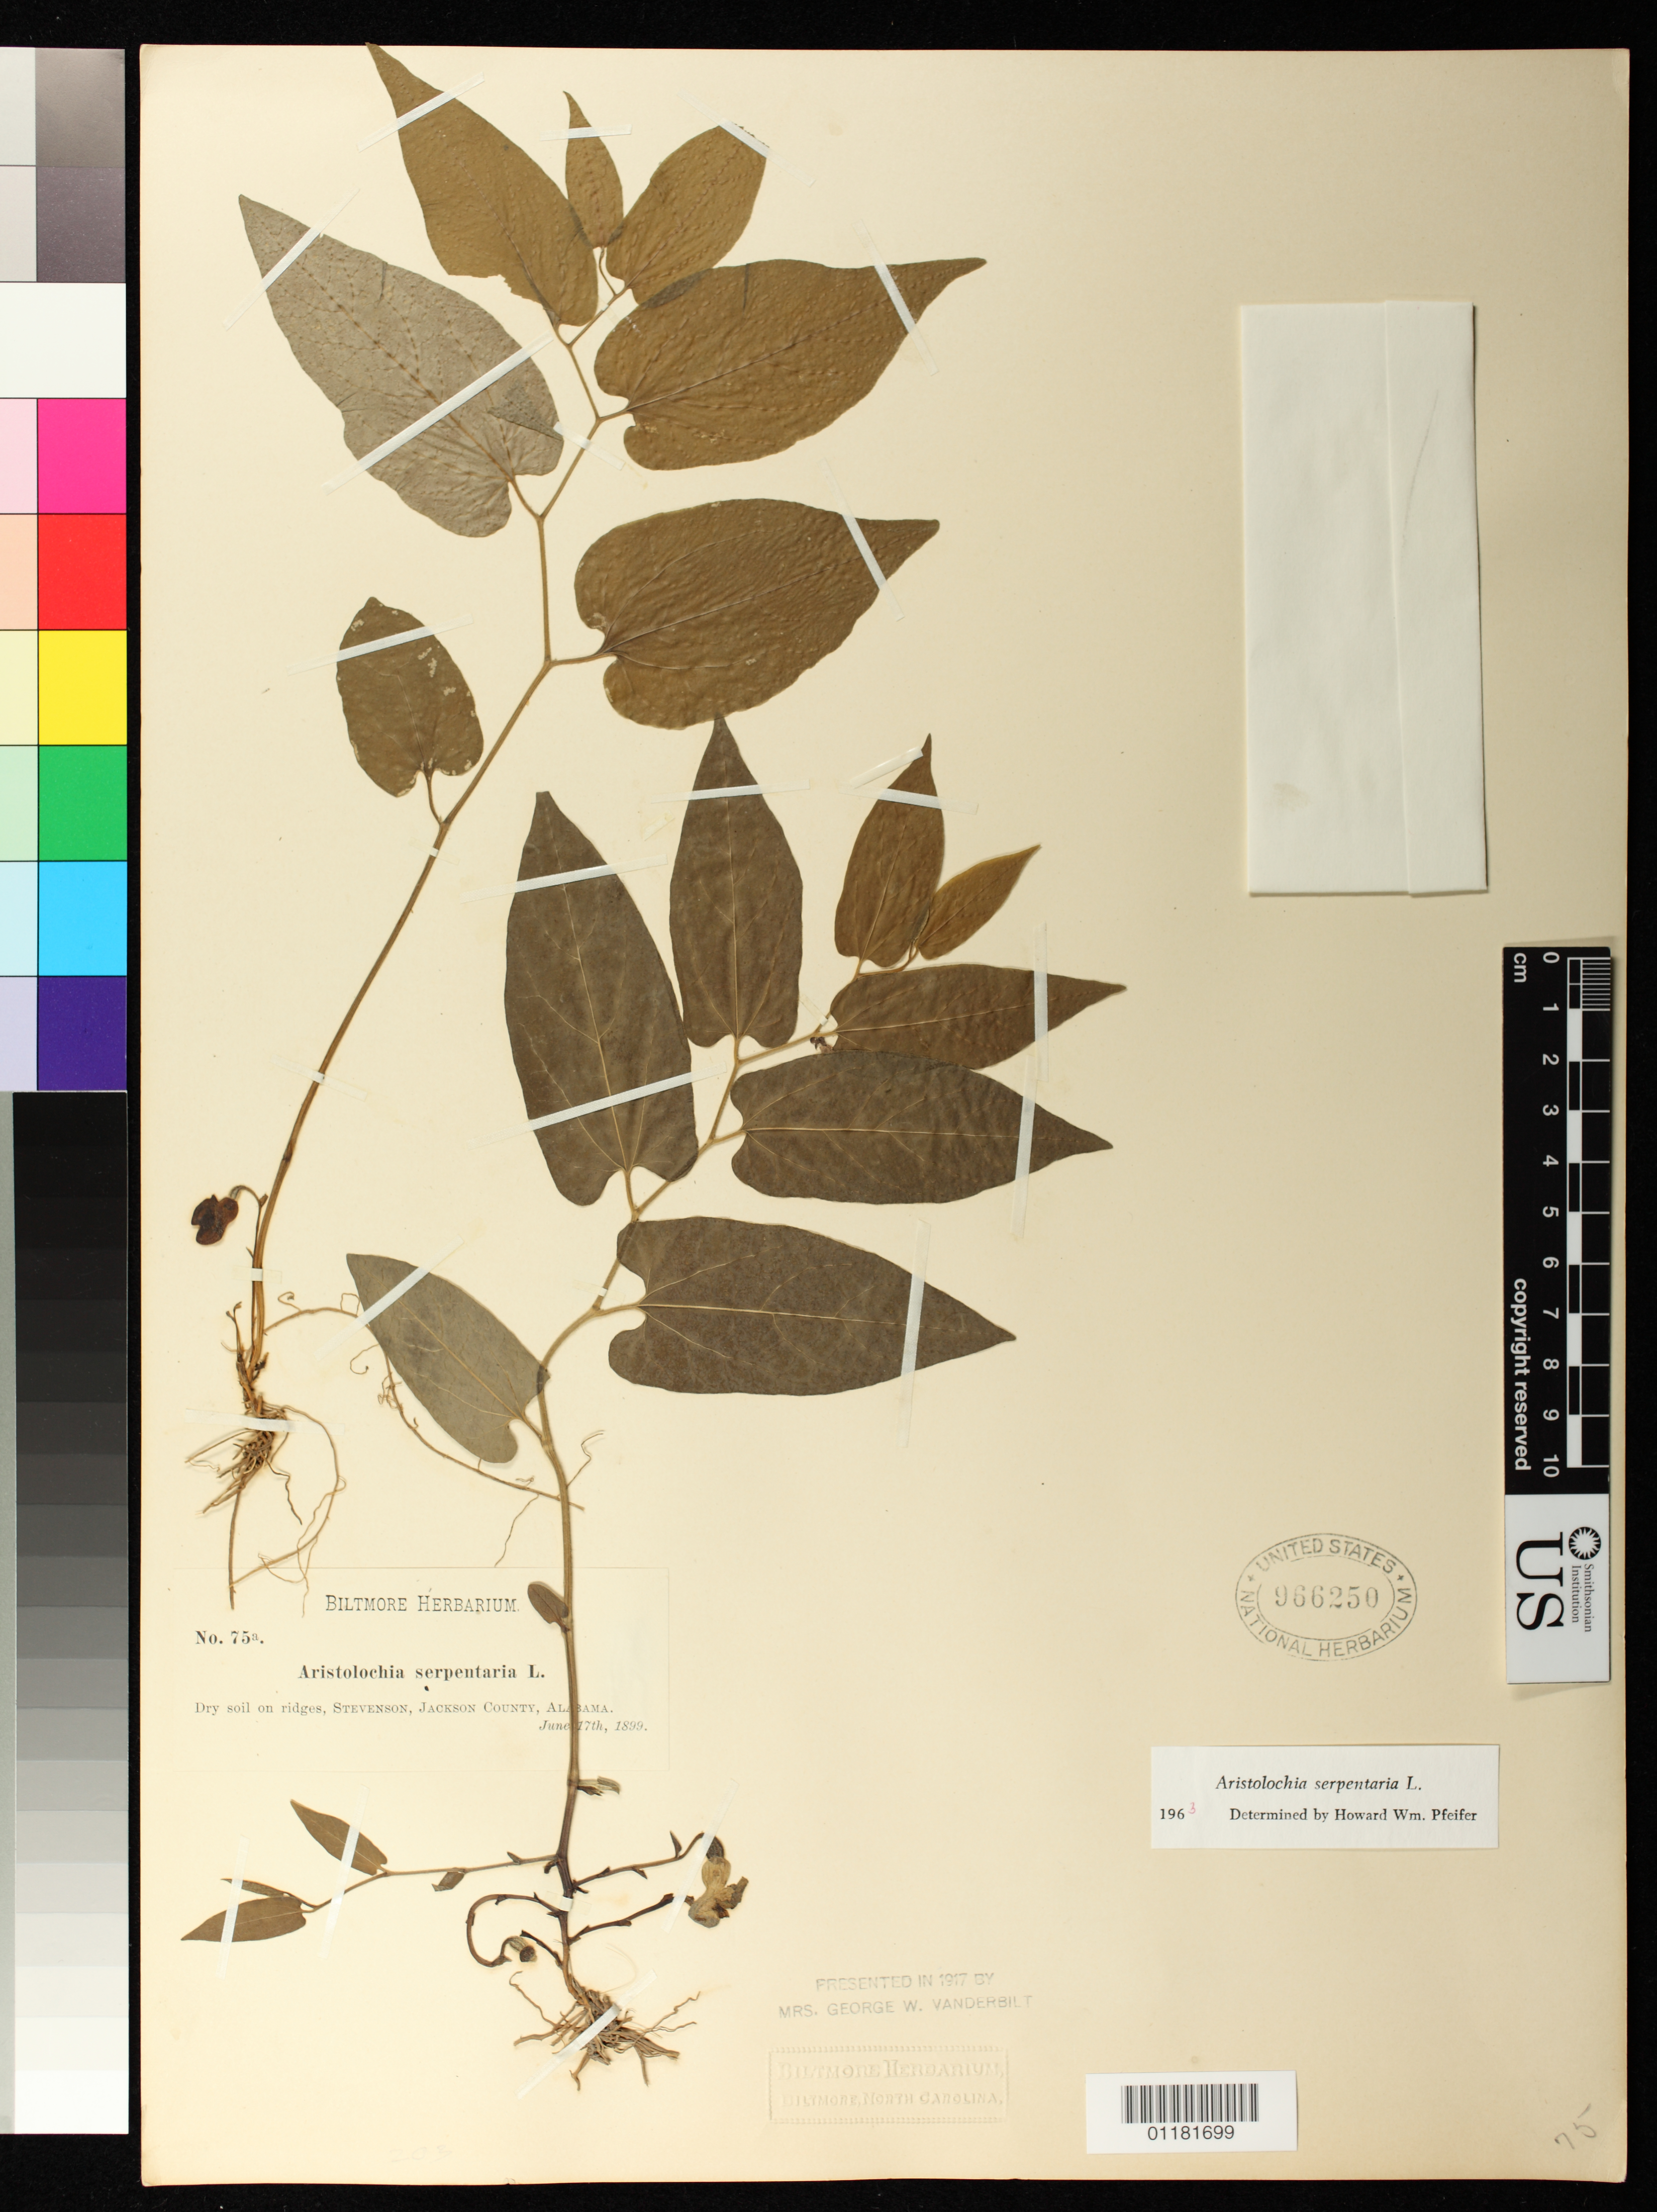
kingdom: Plantae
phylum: Tracheophyta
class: Magnoliopsida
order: Piperales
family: Aristolochiaceae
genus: Aristolochia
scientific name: Aristolochia serpentaria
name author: L.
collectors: ex herb. Biltmore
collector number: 75a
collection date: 1899-06-27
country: United States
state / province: Alabama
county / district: Jackson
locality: Dry soil on ridges, Stevenson, Jackson County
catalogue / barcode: US 966250